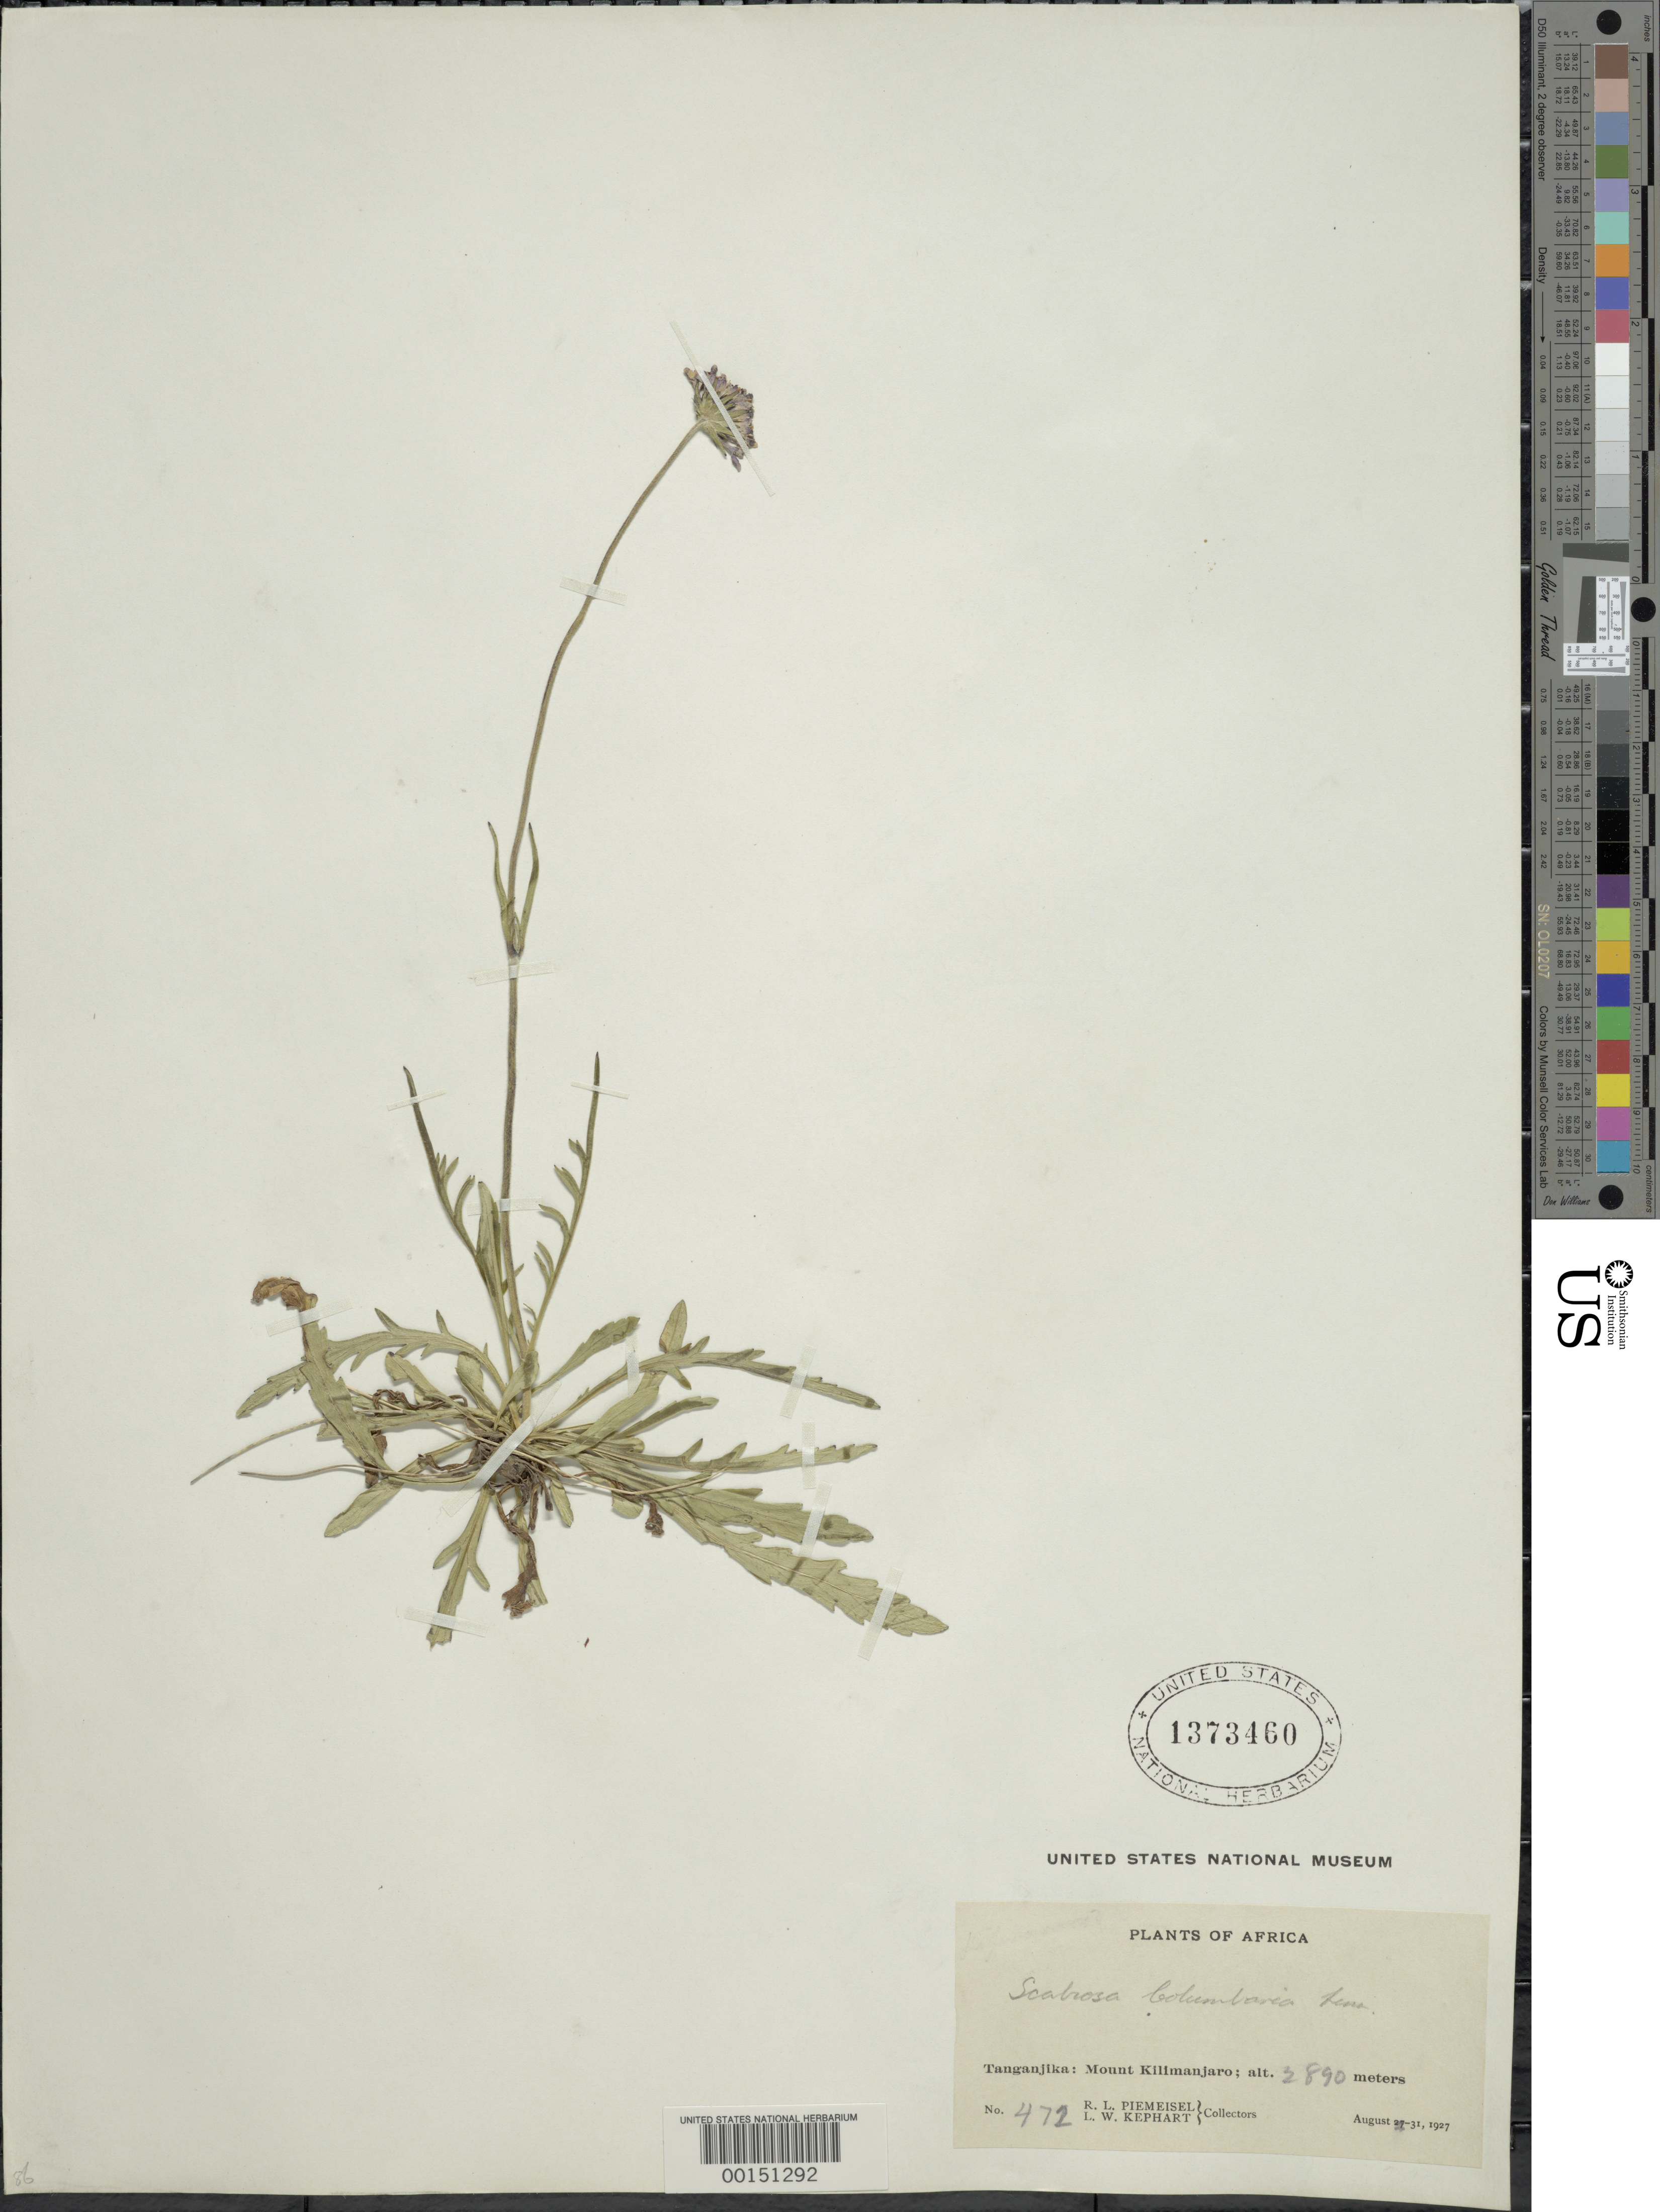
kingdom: Plantae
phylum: Tracheophyta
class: Magnoliopsida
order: Dipsacales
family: Caprifoliaceae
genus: Scabiosa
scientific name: Scabiosa columbaria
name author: L.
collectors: R. L. Piemeisel & L. W. Kephart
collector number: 472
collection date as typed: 31 Aug 1927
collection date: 1927-08-31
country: Tanzania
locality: Tanganjika, Mount Kilimanjaro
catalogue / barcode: US 1373460